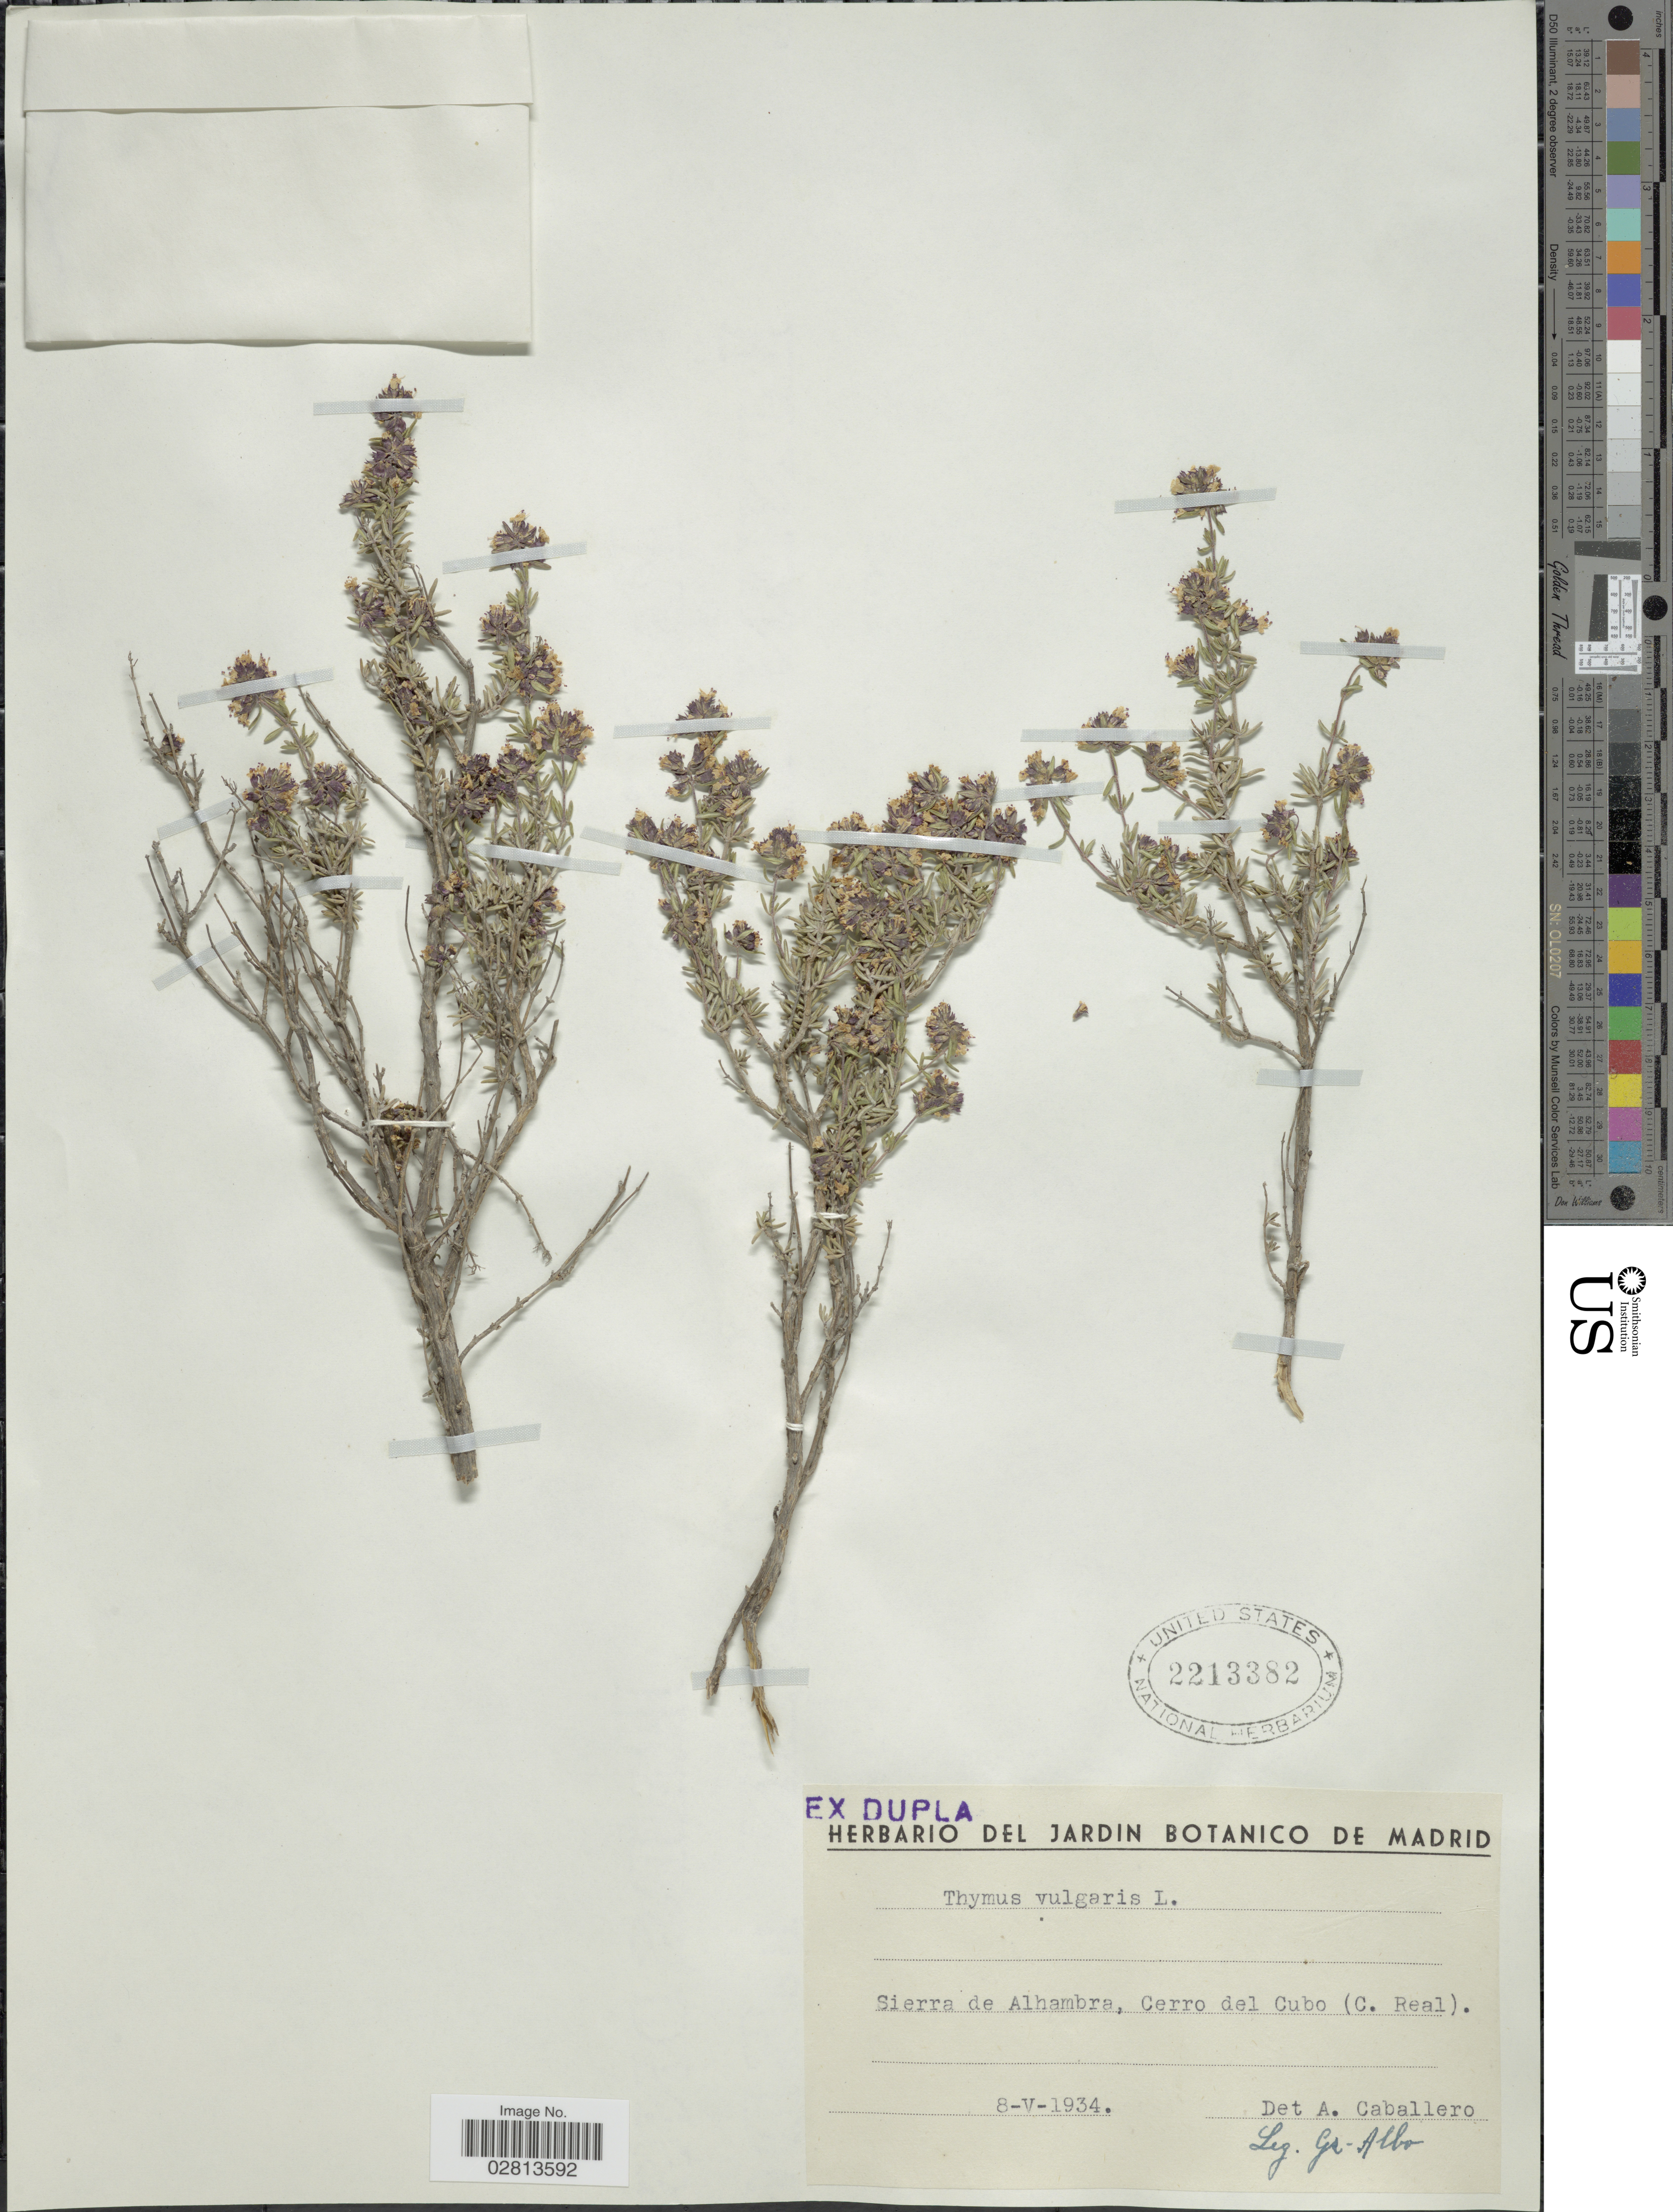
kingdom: Plantae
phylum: Tracheophyta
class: Magnoliopsida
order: Lamiales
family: Lamiaceae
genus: Thymus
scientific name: Thymus vulgaris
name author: L.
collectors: G. Albo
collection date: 1934-05-08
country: Spain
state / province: Madrid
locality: Sierra de Alhambra, Cerro del Cubo (C. Real).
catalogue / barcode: US 2213382